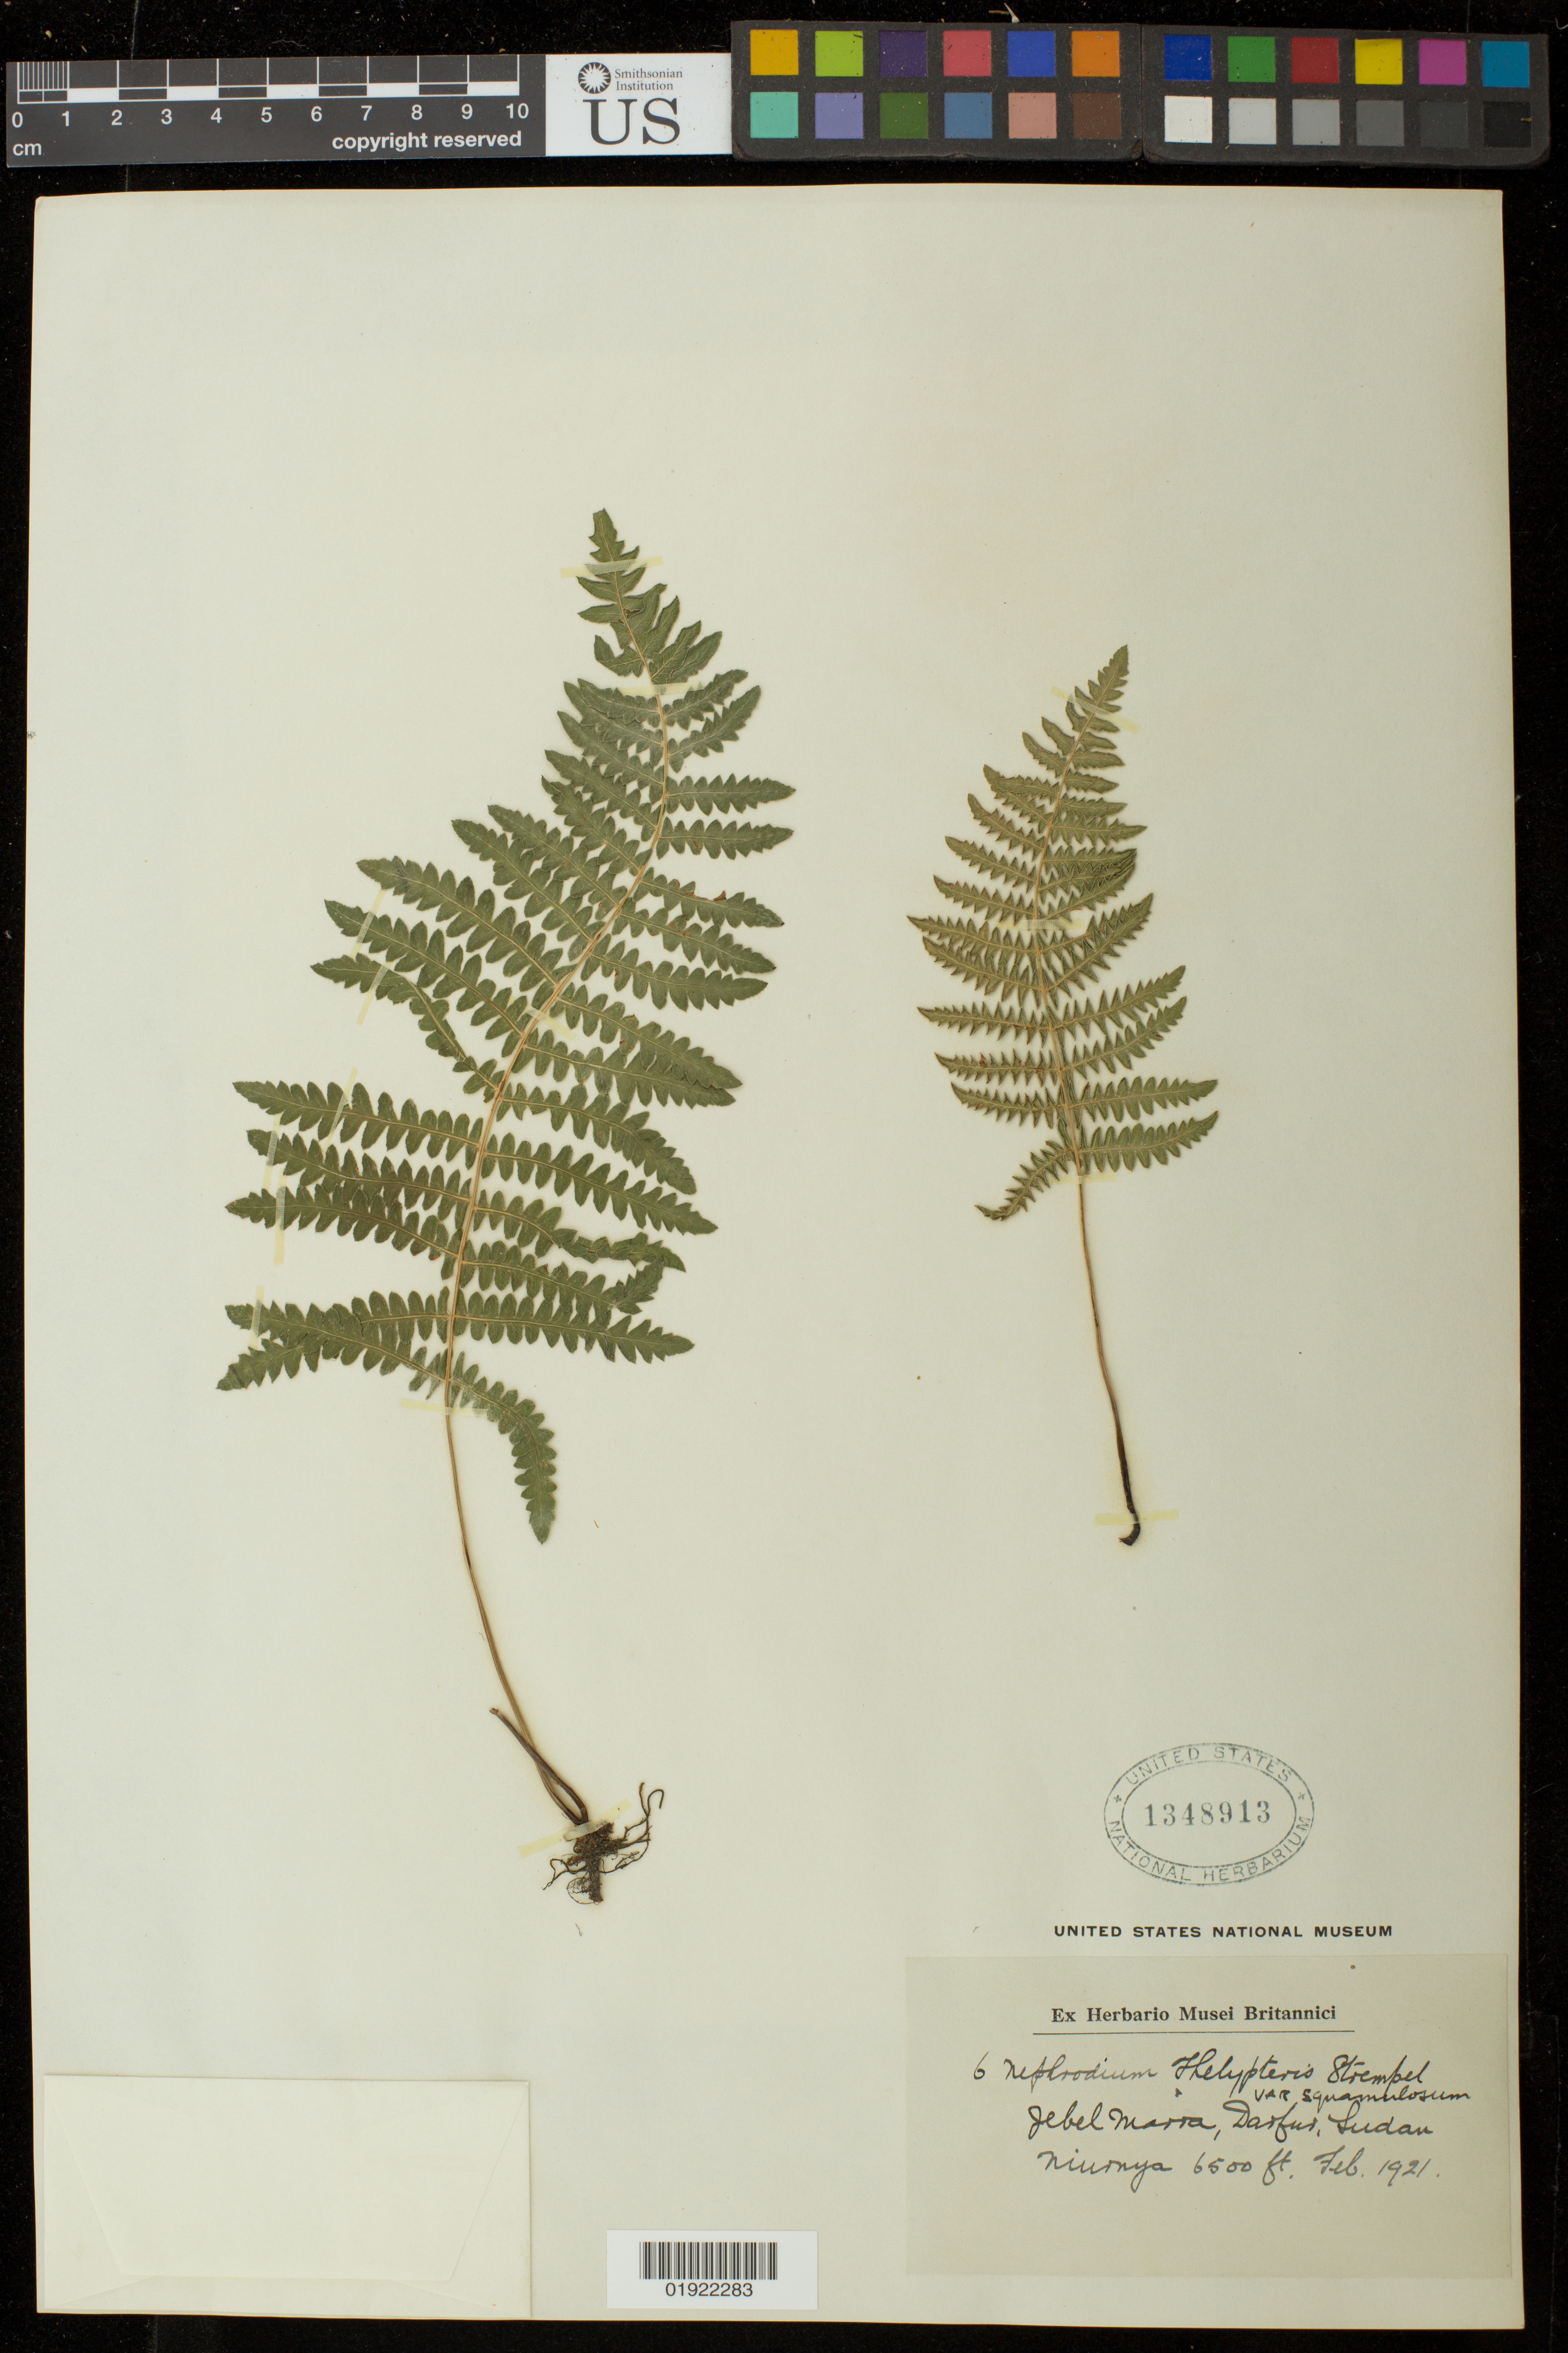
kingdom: Plantae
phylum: Tracheophyta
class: Polypodiopsida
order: Polypodiales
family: Thelypteridaceae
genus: Thelypteris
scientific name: Thelypteris confluens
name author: (Thunb.) C.V. Morton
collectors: ex herb. Musei Britannici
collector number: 6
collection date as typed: Feb 1921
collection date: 1921-02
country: Sudan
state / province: Ǧanūb Dārfūr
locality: Jebel Marra, Darfur, Sudan, Niuronya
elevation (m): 1981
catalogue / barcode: US 1348913